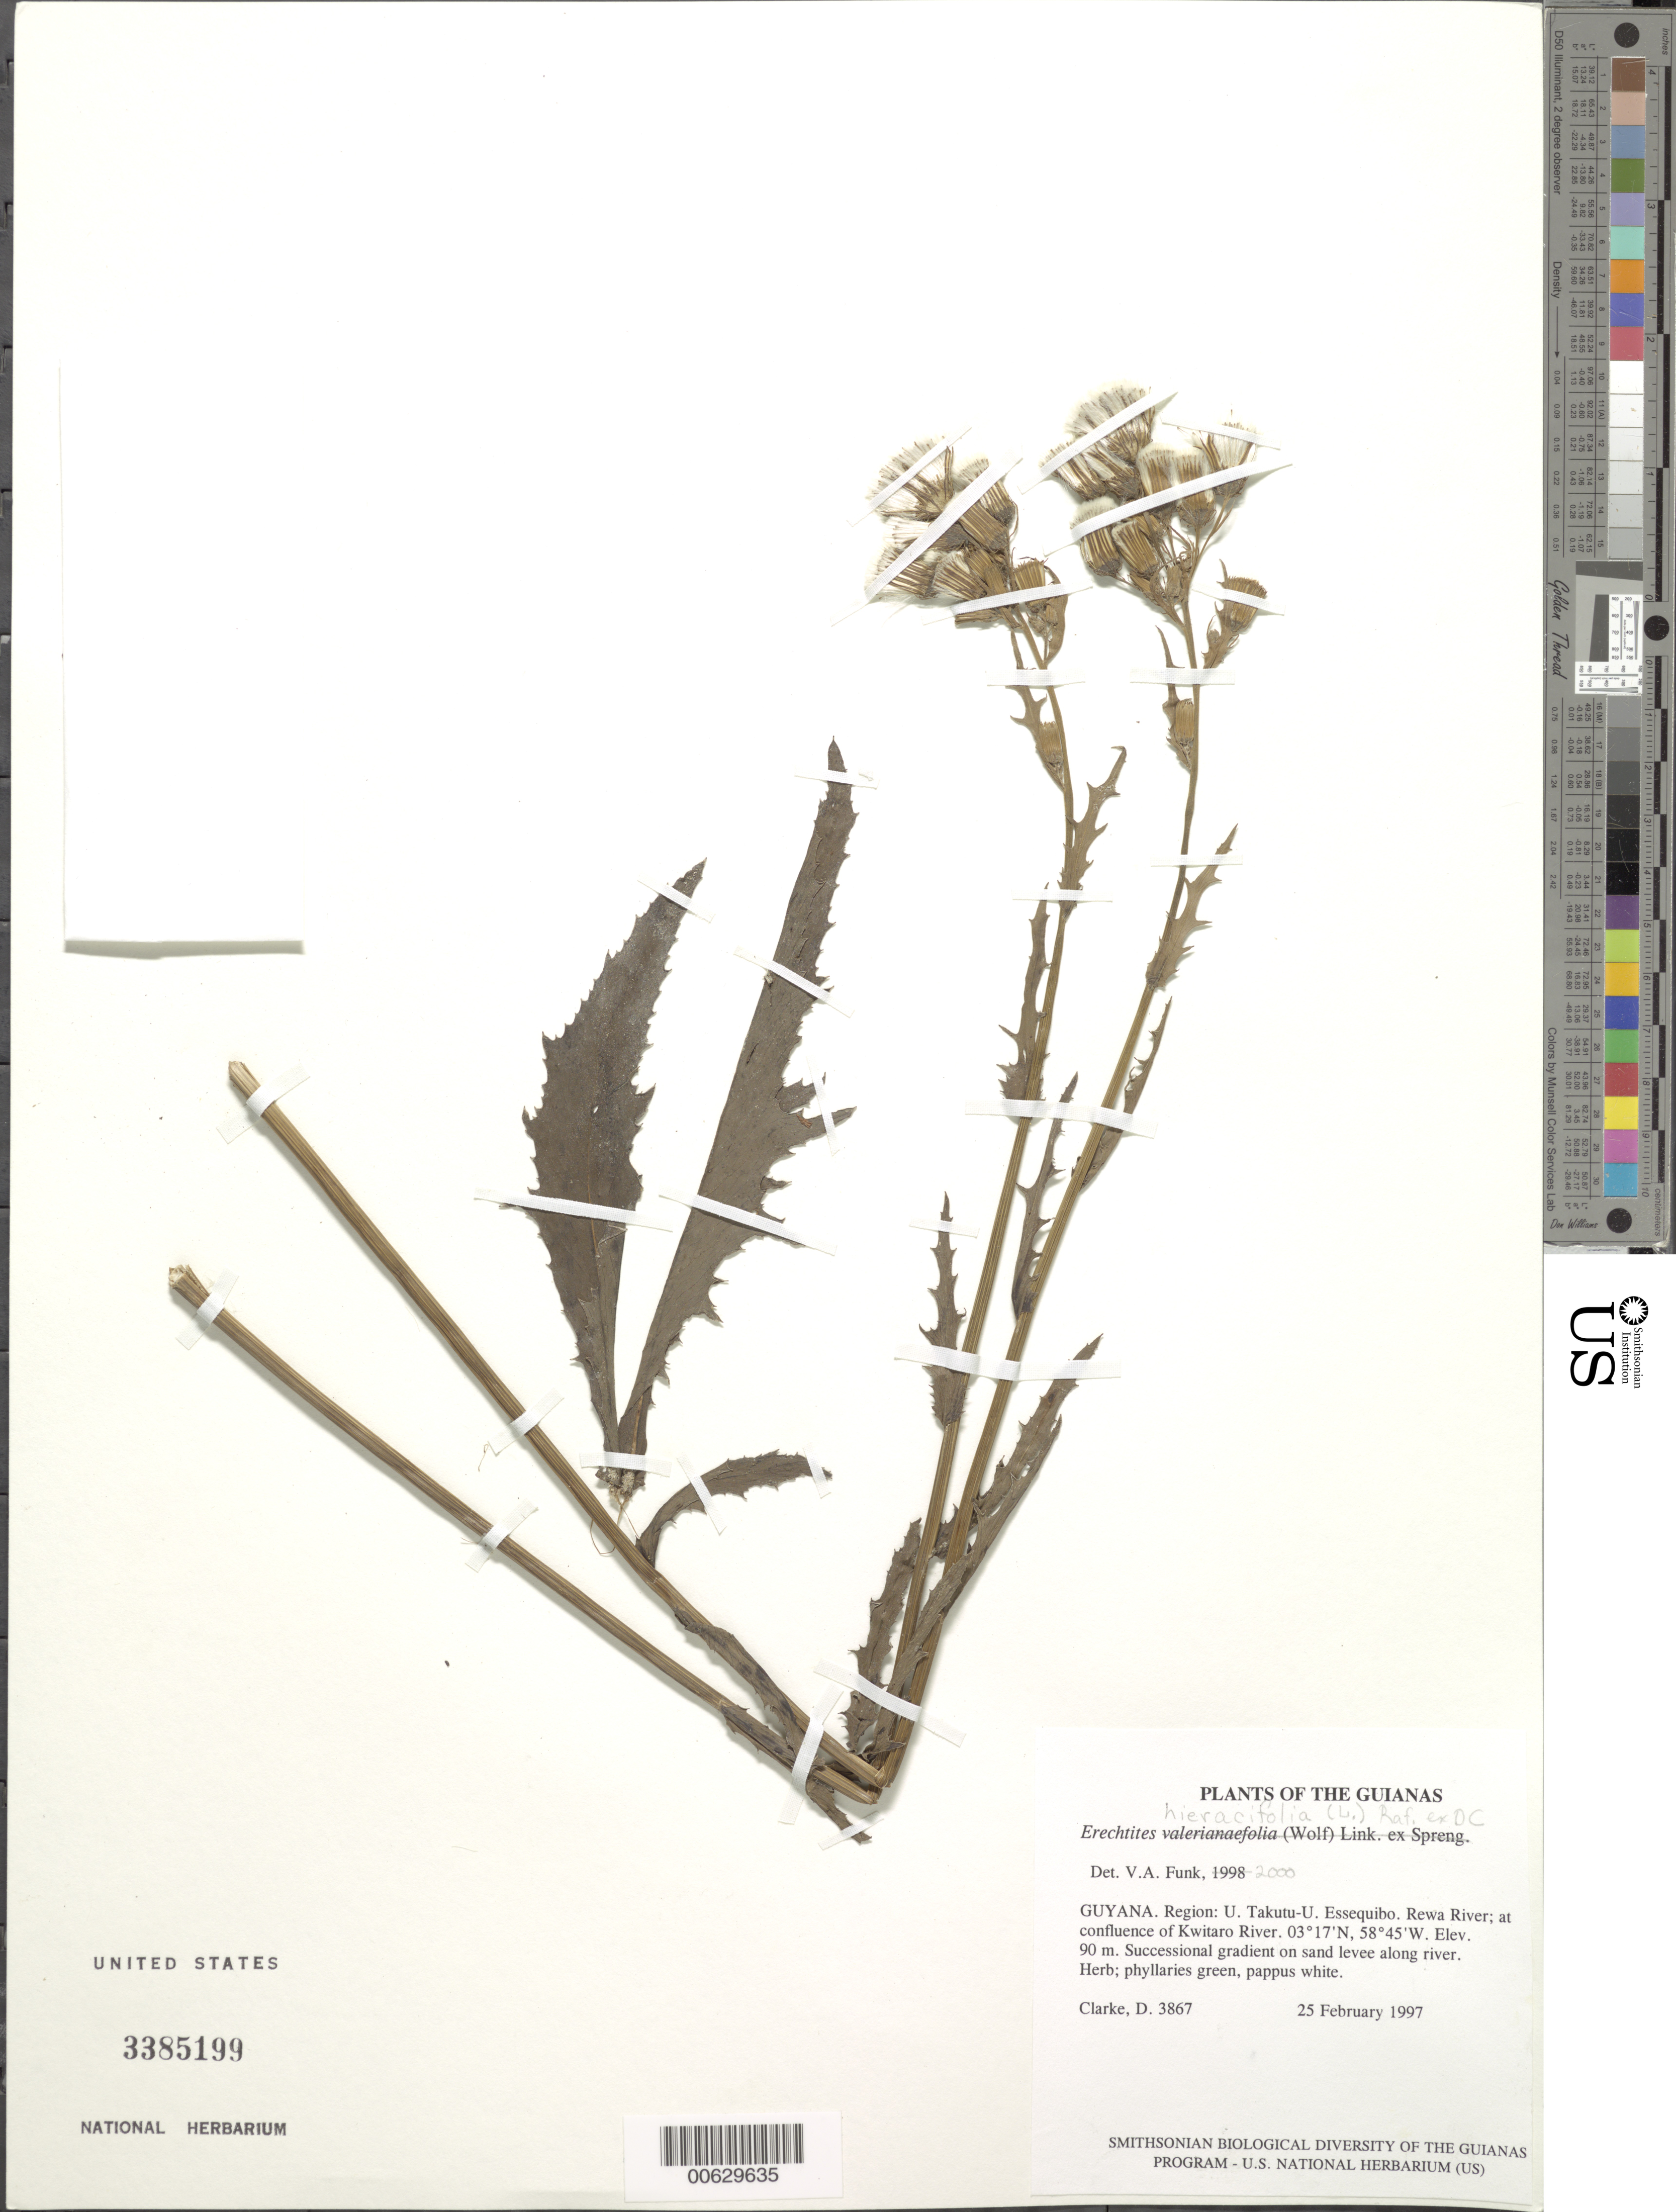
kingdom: Plantae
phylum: Tracheophyta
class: Magnoliopsida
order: Asterales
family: Asteraceae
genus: Erechtites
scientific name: Erechtites hieraciifolius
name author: (L.) Raf. ex DC.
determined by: Funk, Vicki A., (BOT), Smithsonian Institution - National Museum of Natural History (UNITED STATES)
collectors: H. D. Clarke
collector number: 3867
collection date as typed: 25 February 1997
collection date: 1997-02-25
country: Guyana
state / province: U. Takutu-U. Essequibo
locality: Rewa River; at confluence of Kwitaro River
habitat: Successional gradient on sand levee along river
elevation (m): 90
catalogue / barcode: US 3385199